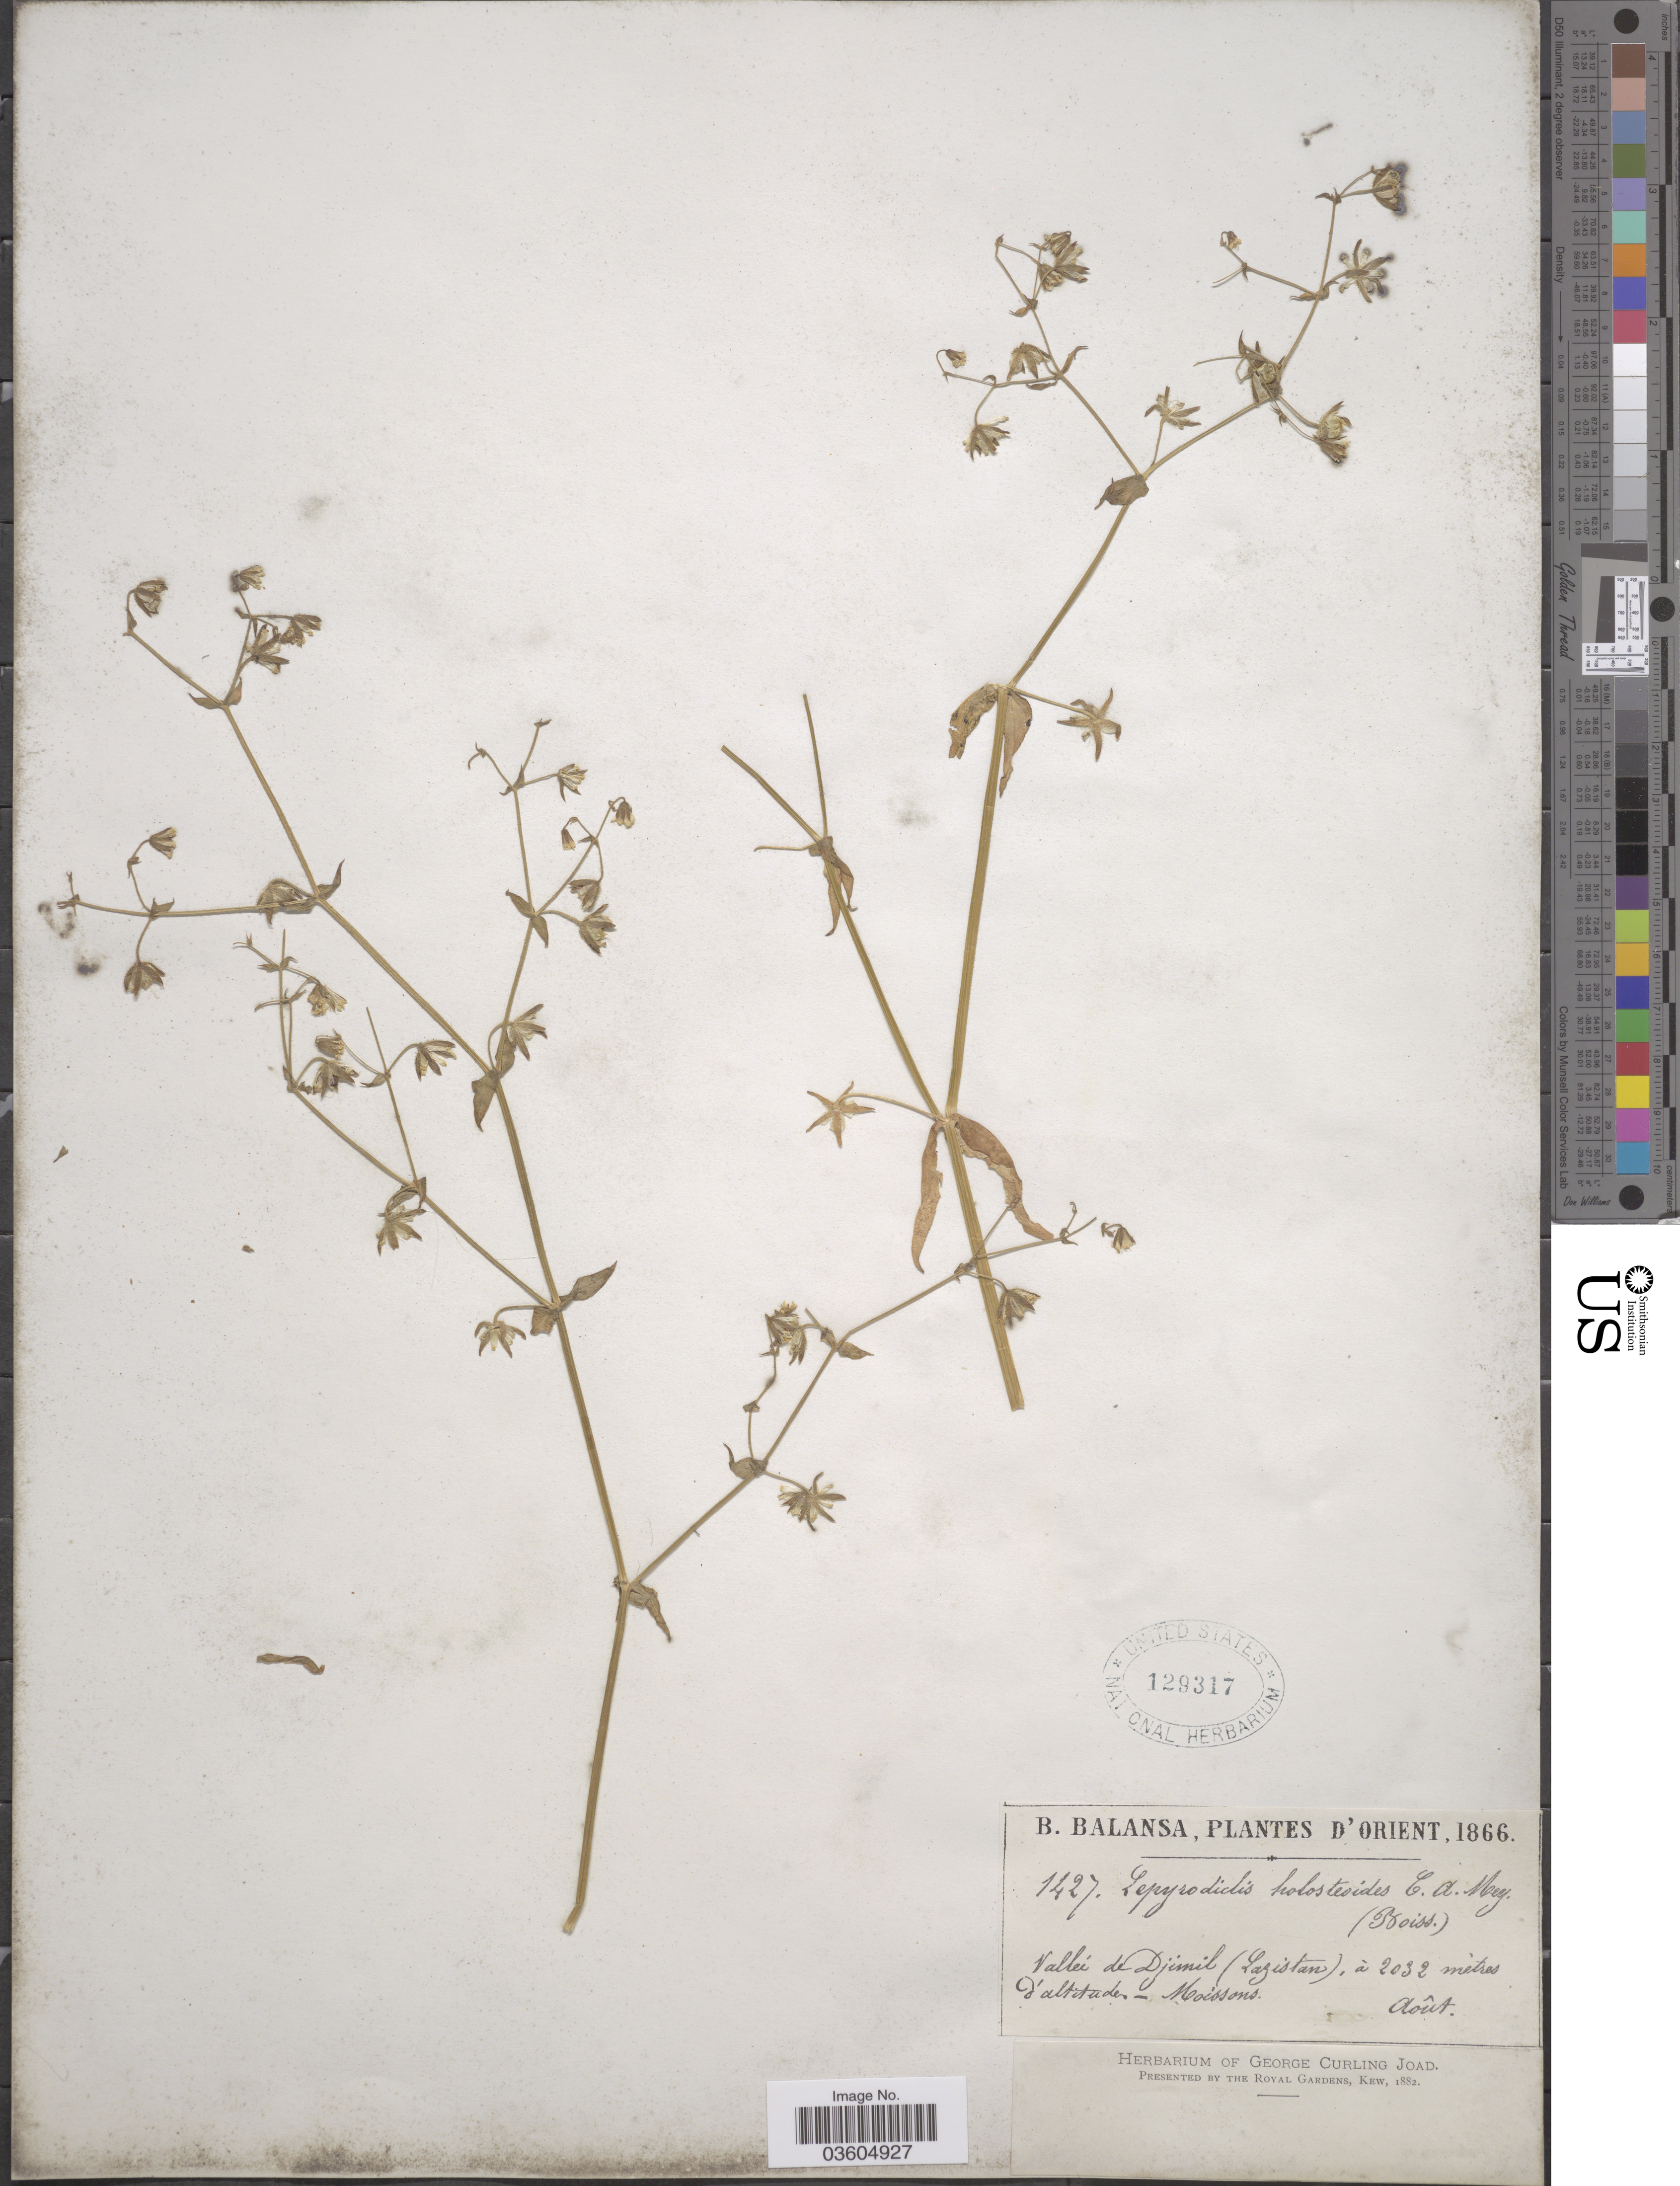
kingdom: Plantae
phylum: Tracheophyta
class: Magnoliopsida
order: Caryophyllales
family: Caryophyllaceae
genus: Lepyrodiclis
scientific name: Lepyrodiclis holosteoides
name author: (C.A. Mey.) Fenzl ex Fisch. & C.A. Mey.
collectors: B. Balansa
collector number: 1427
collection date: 1866-08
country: Turkey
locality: Valleé de Djimil (Lazistan). Moissons.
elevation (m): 2032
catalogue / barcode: US 129317